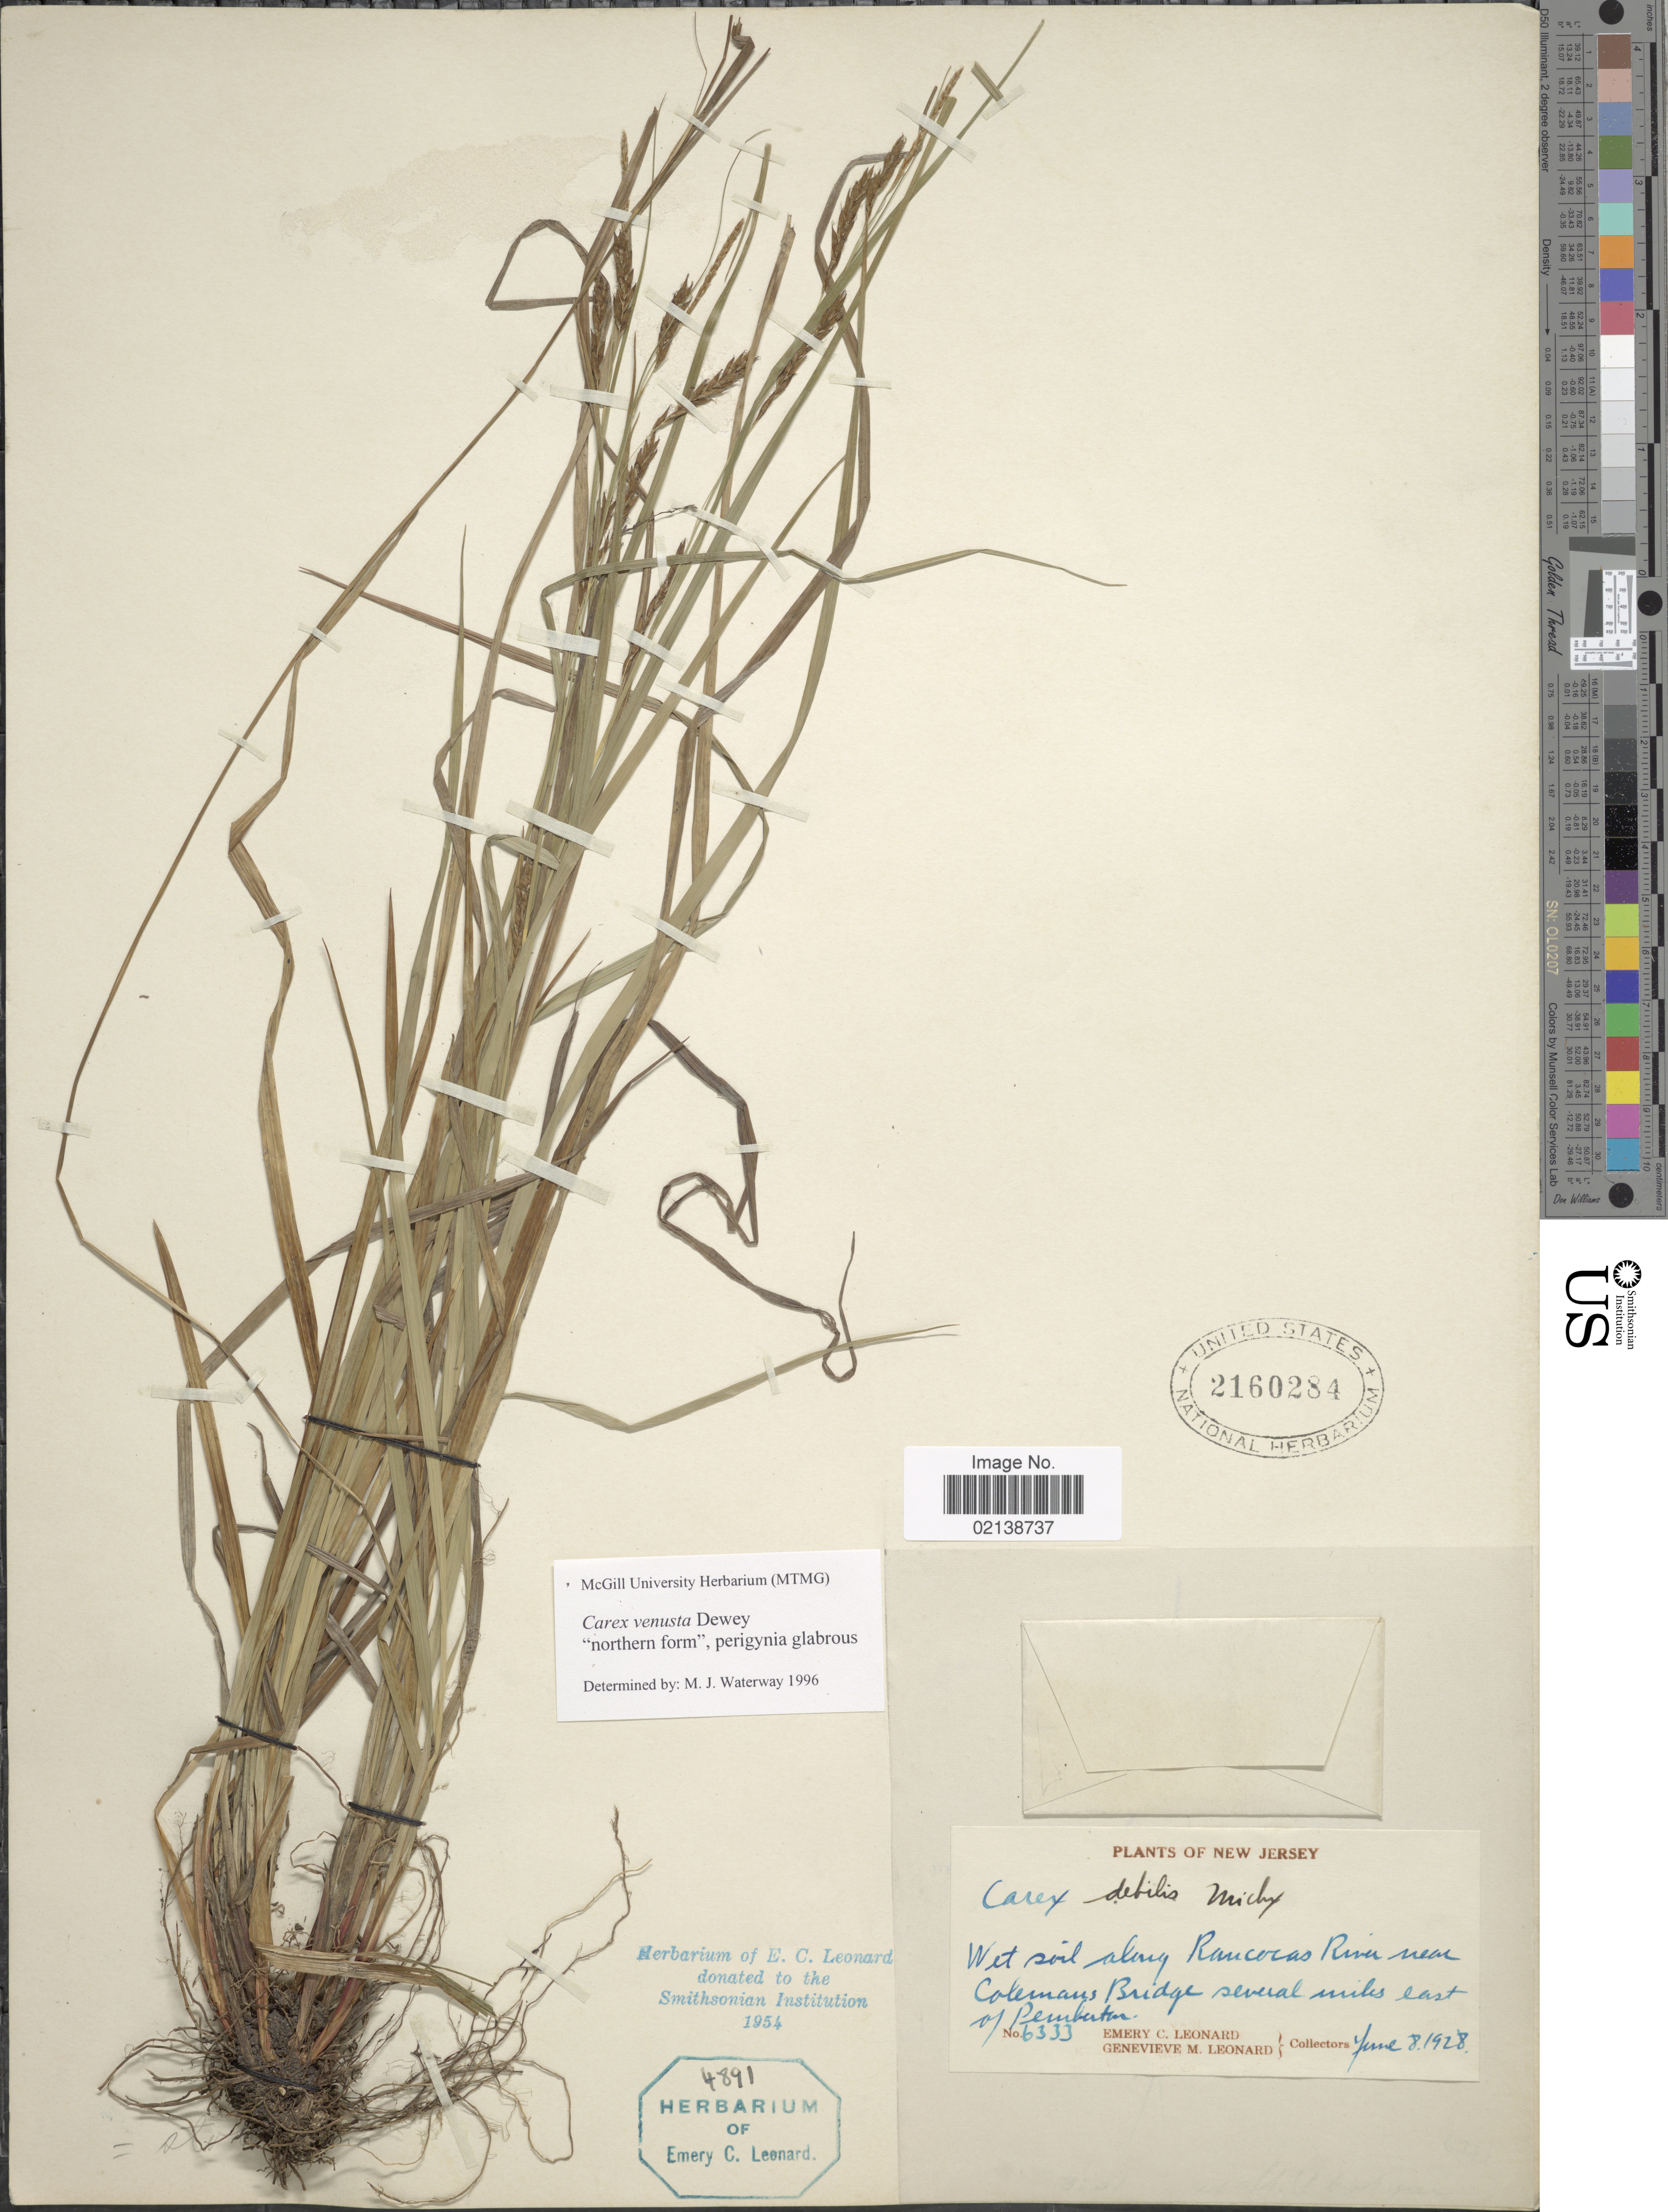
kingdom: Plantae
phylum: Tracheophyta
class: Liliopsida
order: Poales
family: Cyperaceae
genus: Carex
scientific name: Carex venusta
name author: Dewey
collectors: E. C. Leonard & G. M. Leonard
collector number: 6333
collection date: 1928-06-08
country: United States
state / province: New Jersey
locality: Wet soil along Rancocas River near Colemans Bridge several miles east of Pemberton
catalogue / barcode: US 2160284